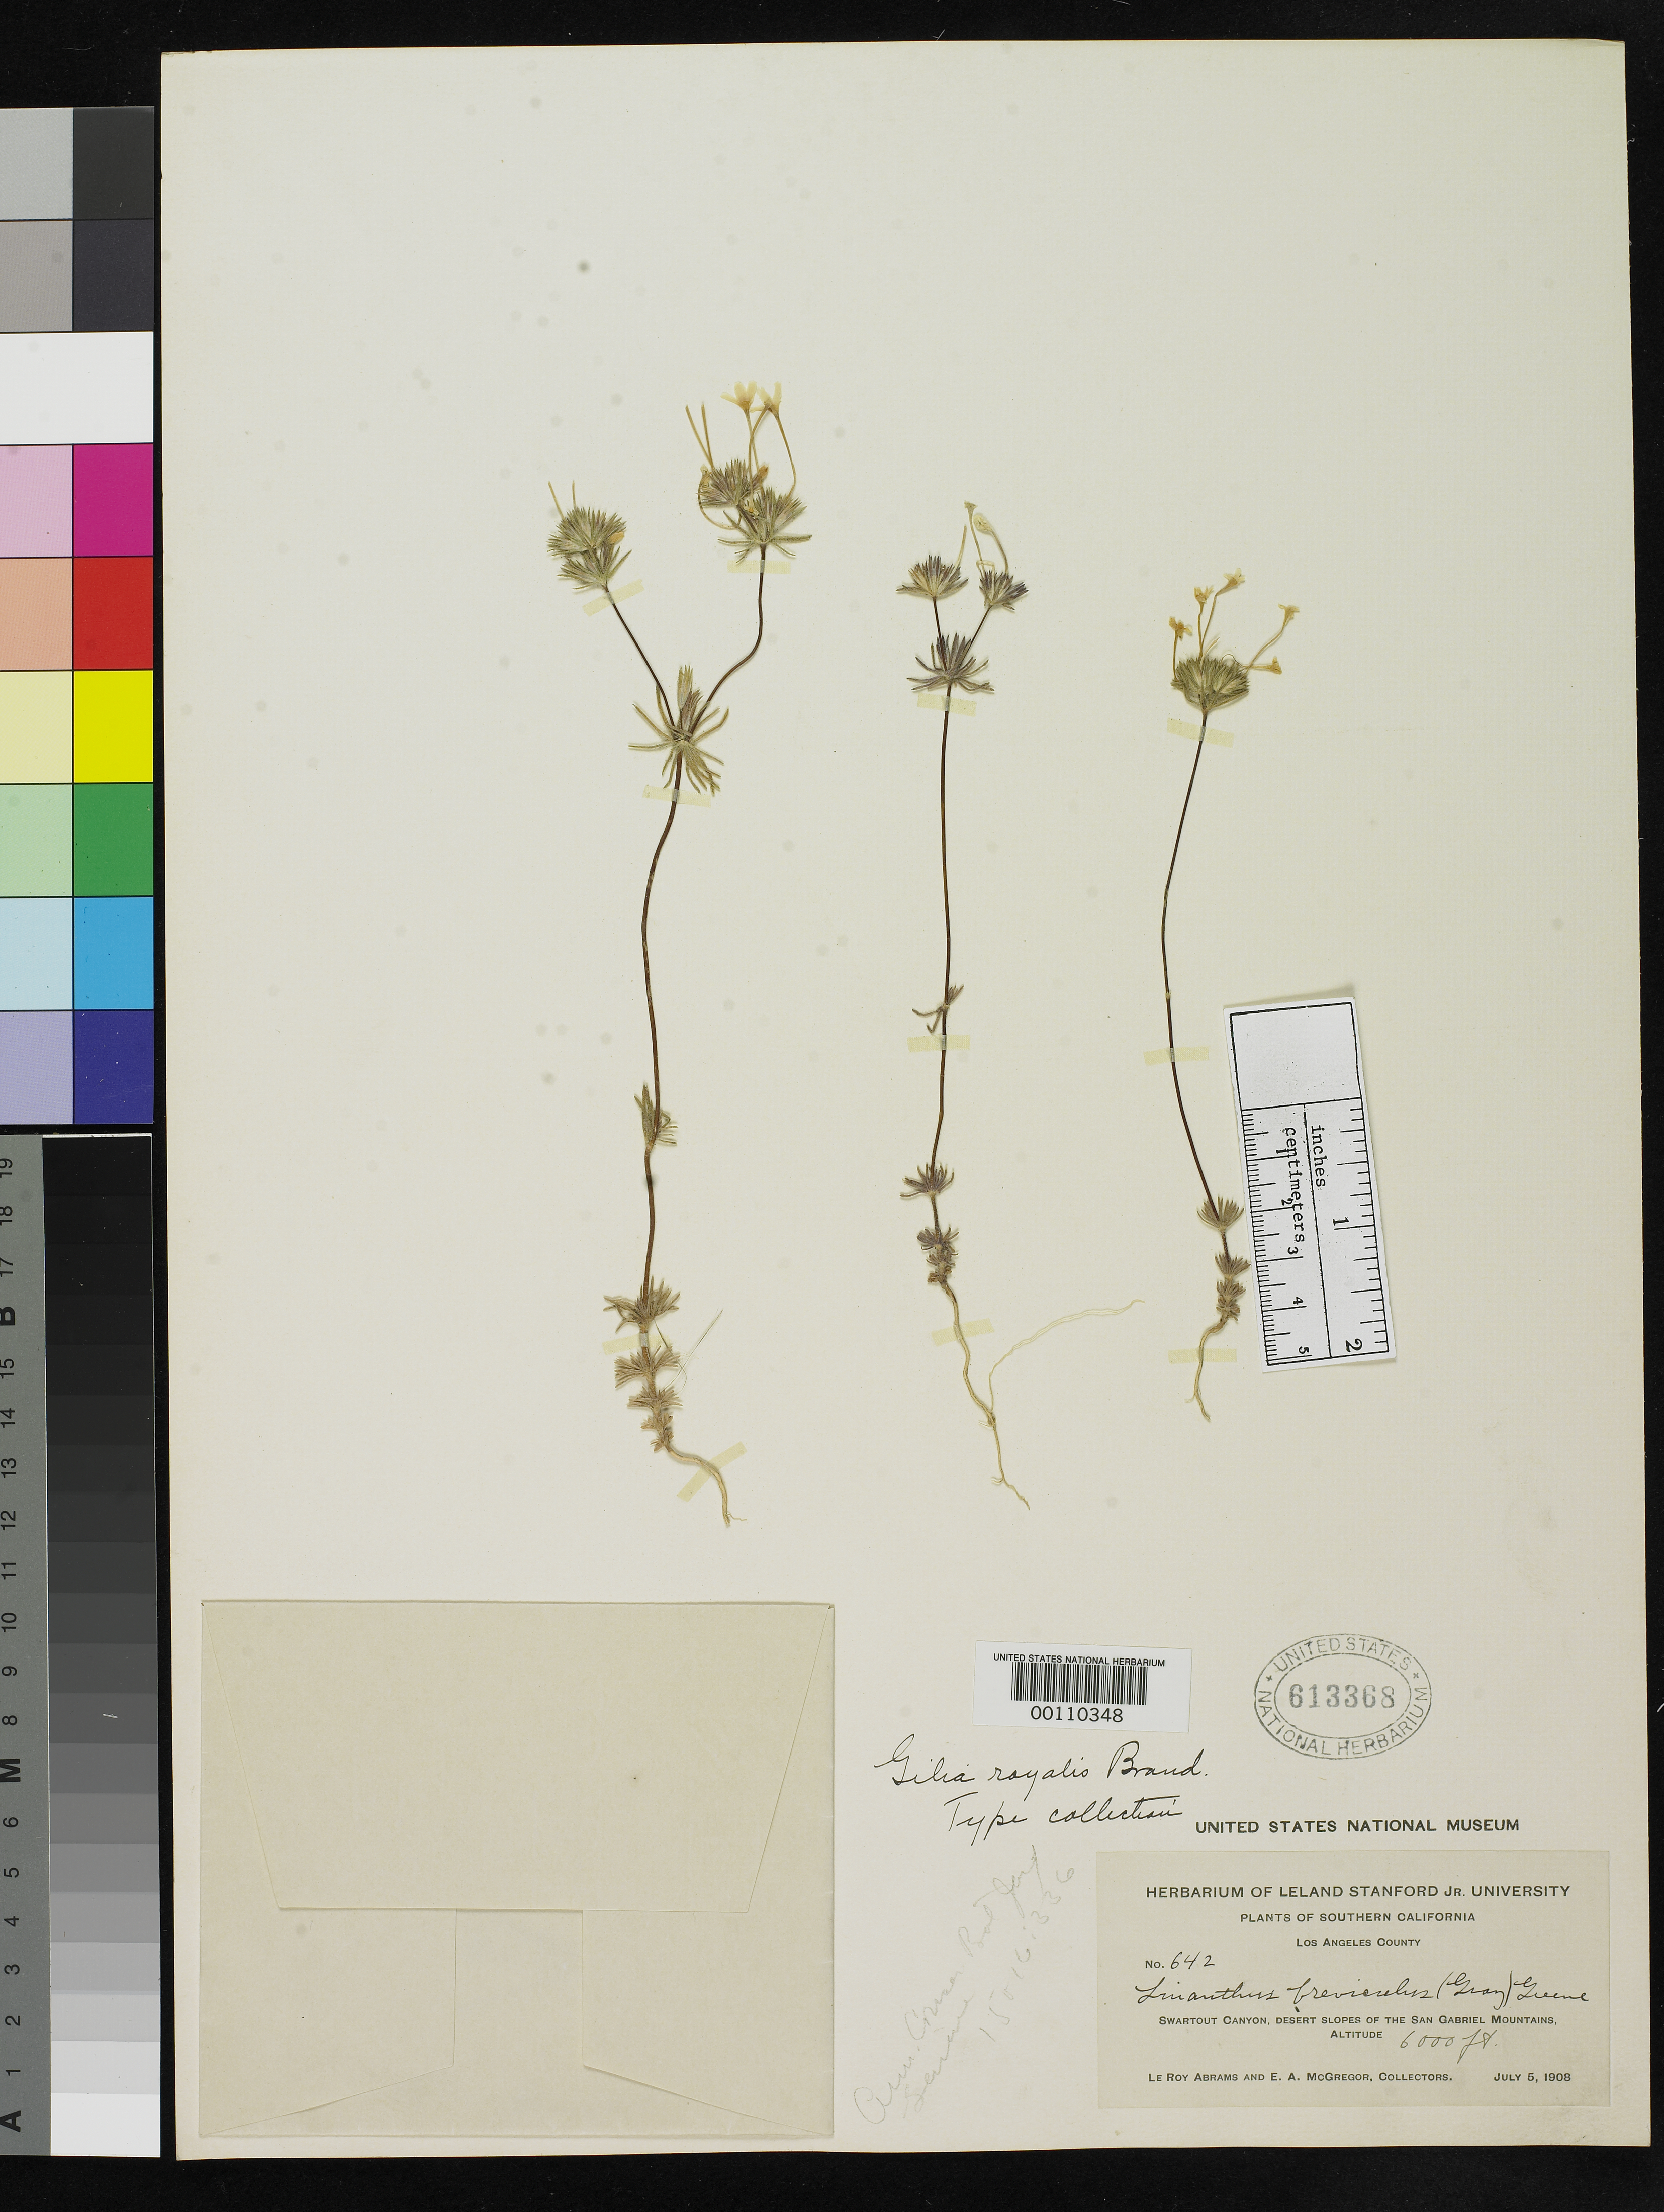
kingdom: Plantae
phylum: Tracheophyta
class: Magnoliopsida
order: Ericales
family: Polemoniaceae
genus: Gilia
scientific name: Gilia royalis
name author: Brand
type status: Isotype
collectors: L. Abrams & E. A. McGregor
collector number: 642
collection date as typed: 05 Jul 1908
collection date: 1908-07-05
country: United States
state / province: California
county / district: Los Angeles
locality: Swartout Canyon, San Gabriel Mts.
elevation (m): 183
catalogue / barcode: US 613368